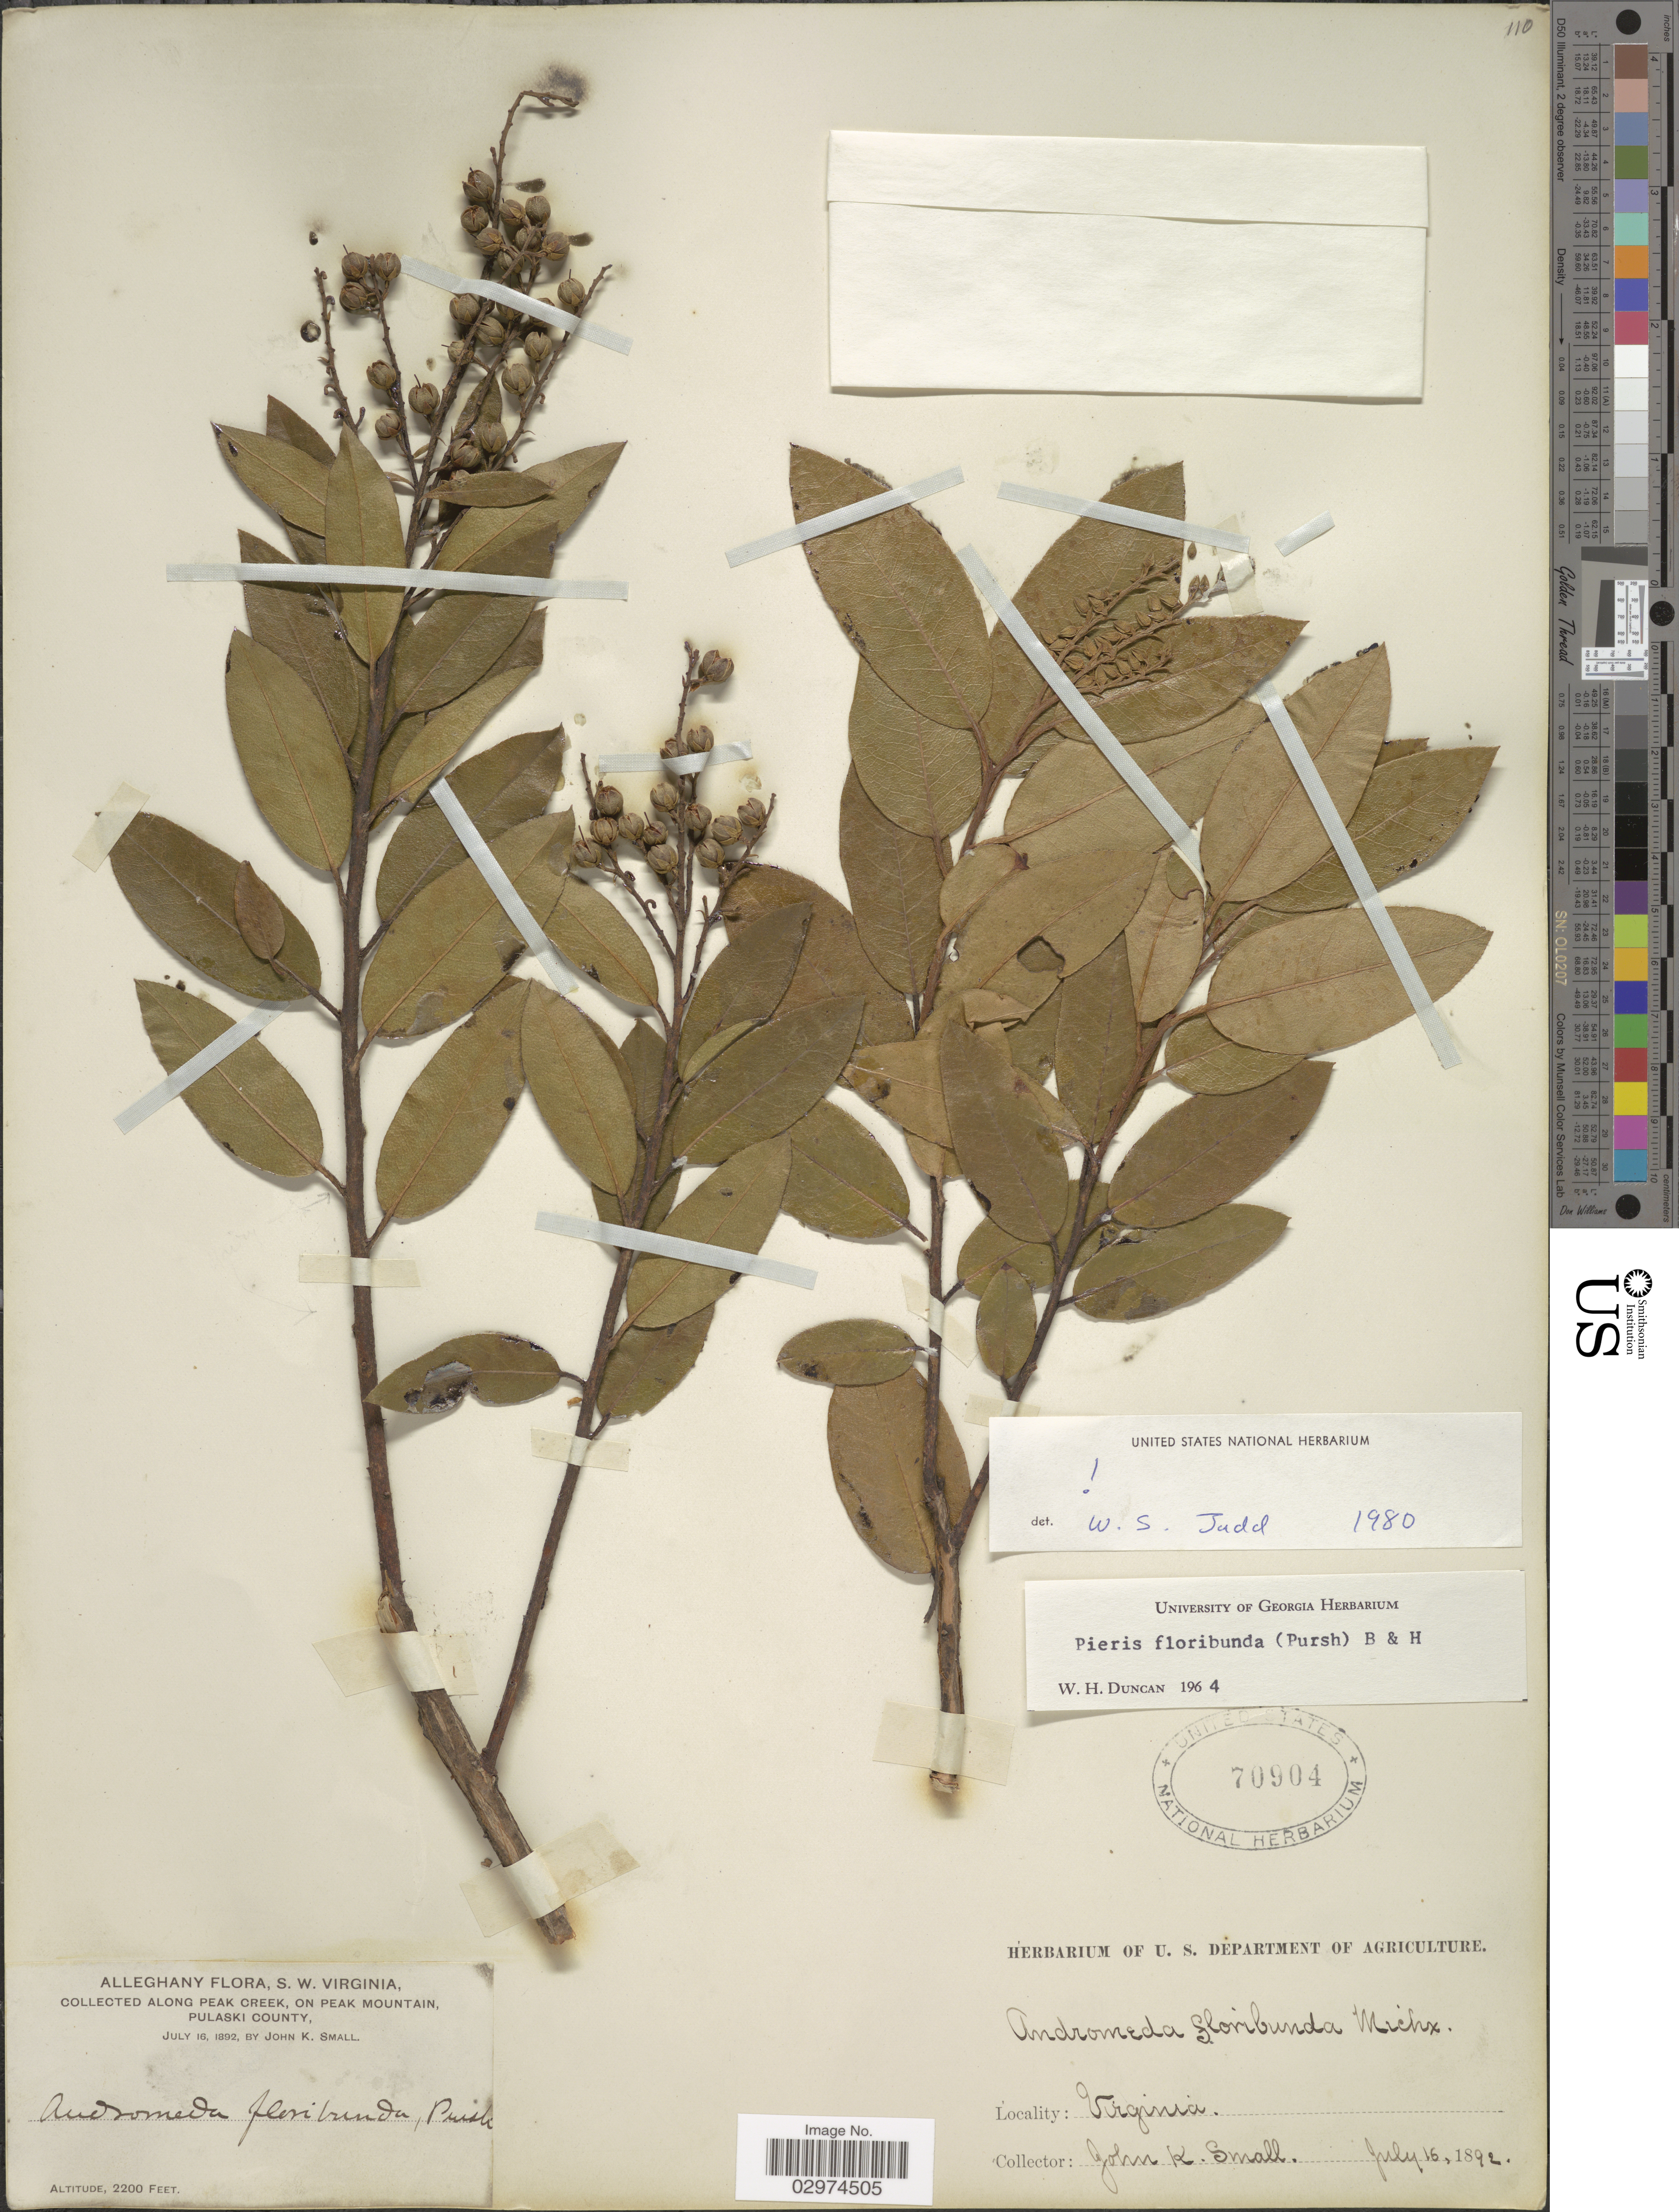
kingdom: Plantae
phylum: Tracheophyta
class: Magnoliopsida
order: Ericales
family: Ericaceae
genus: Pieris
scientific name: Pieris floribunda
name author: (Pursh) Benth. & Hook. f.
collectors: J. K. Small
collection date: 1892-07-16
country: United States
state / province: Virginia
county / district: Pulaski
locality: Alleghany, S.W. Virginia, Along Peak Creek, on Peak Mountain.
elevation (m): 671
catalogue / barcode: US 70904